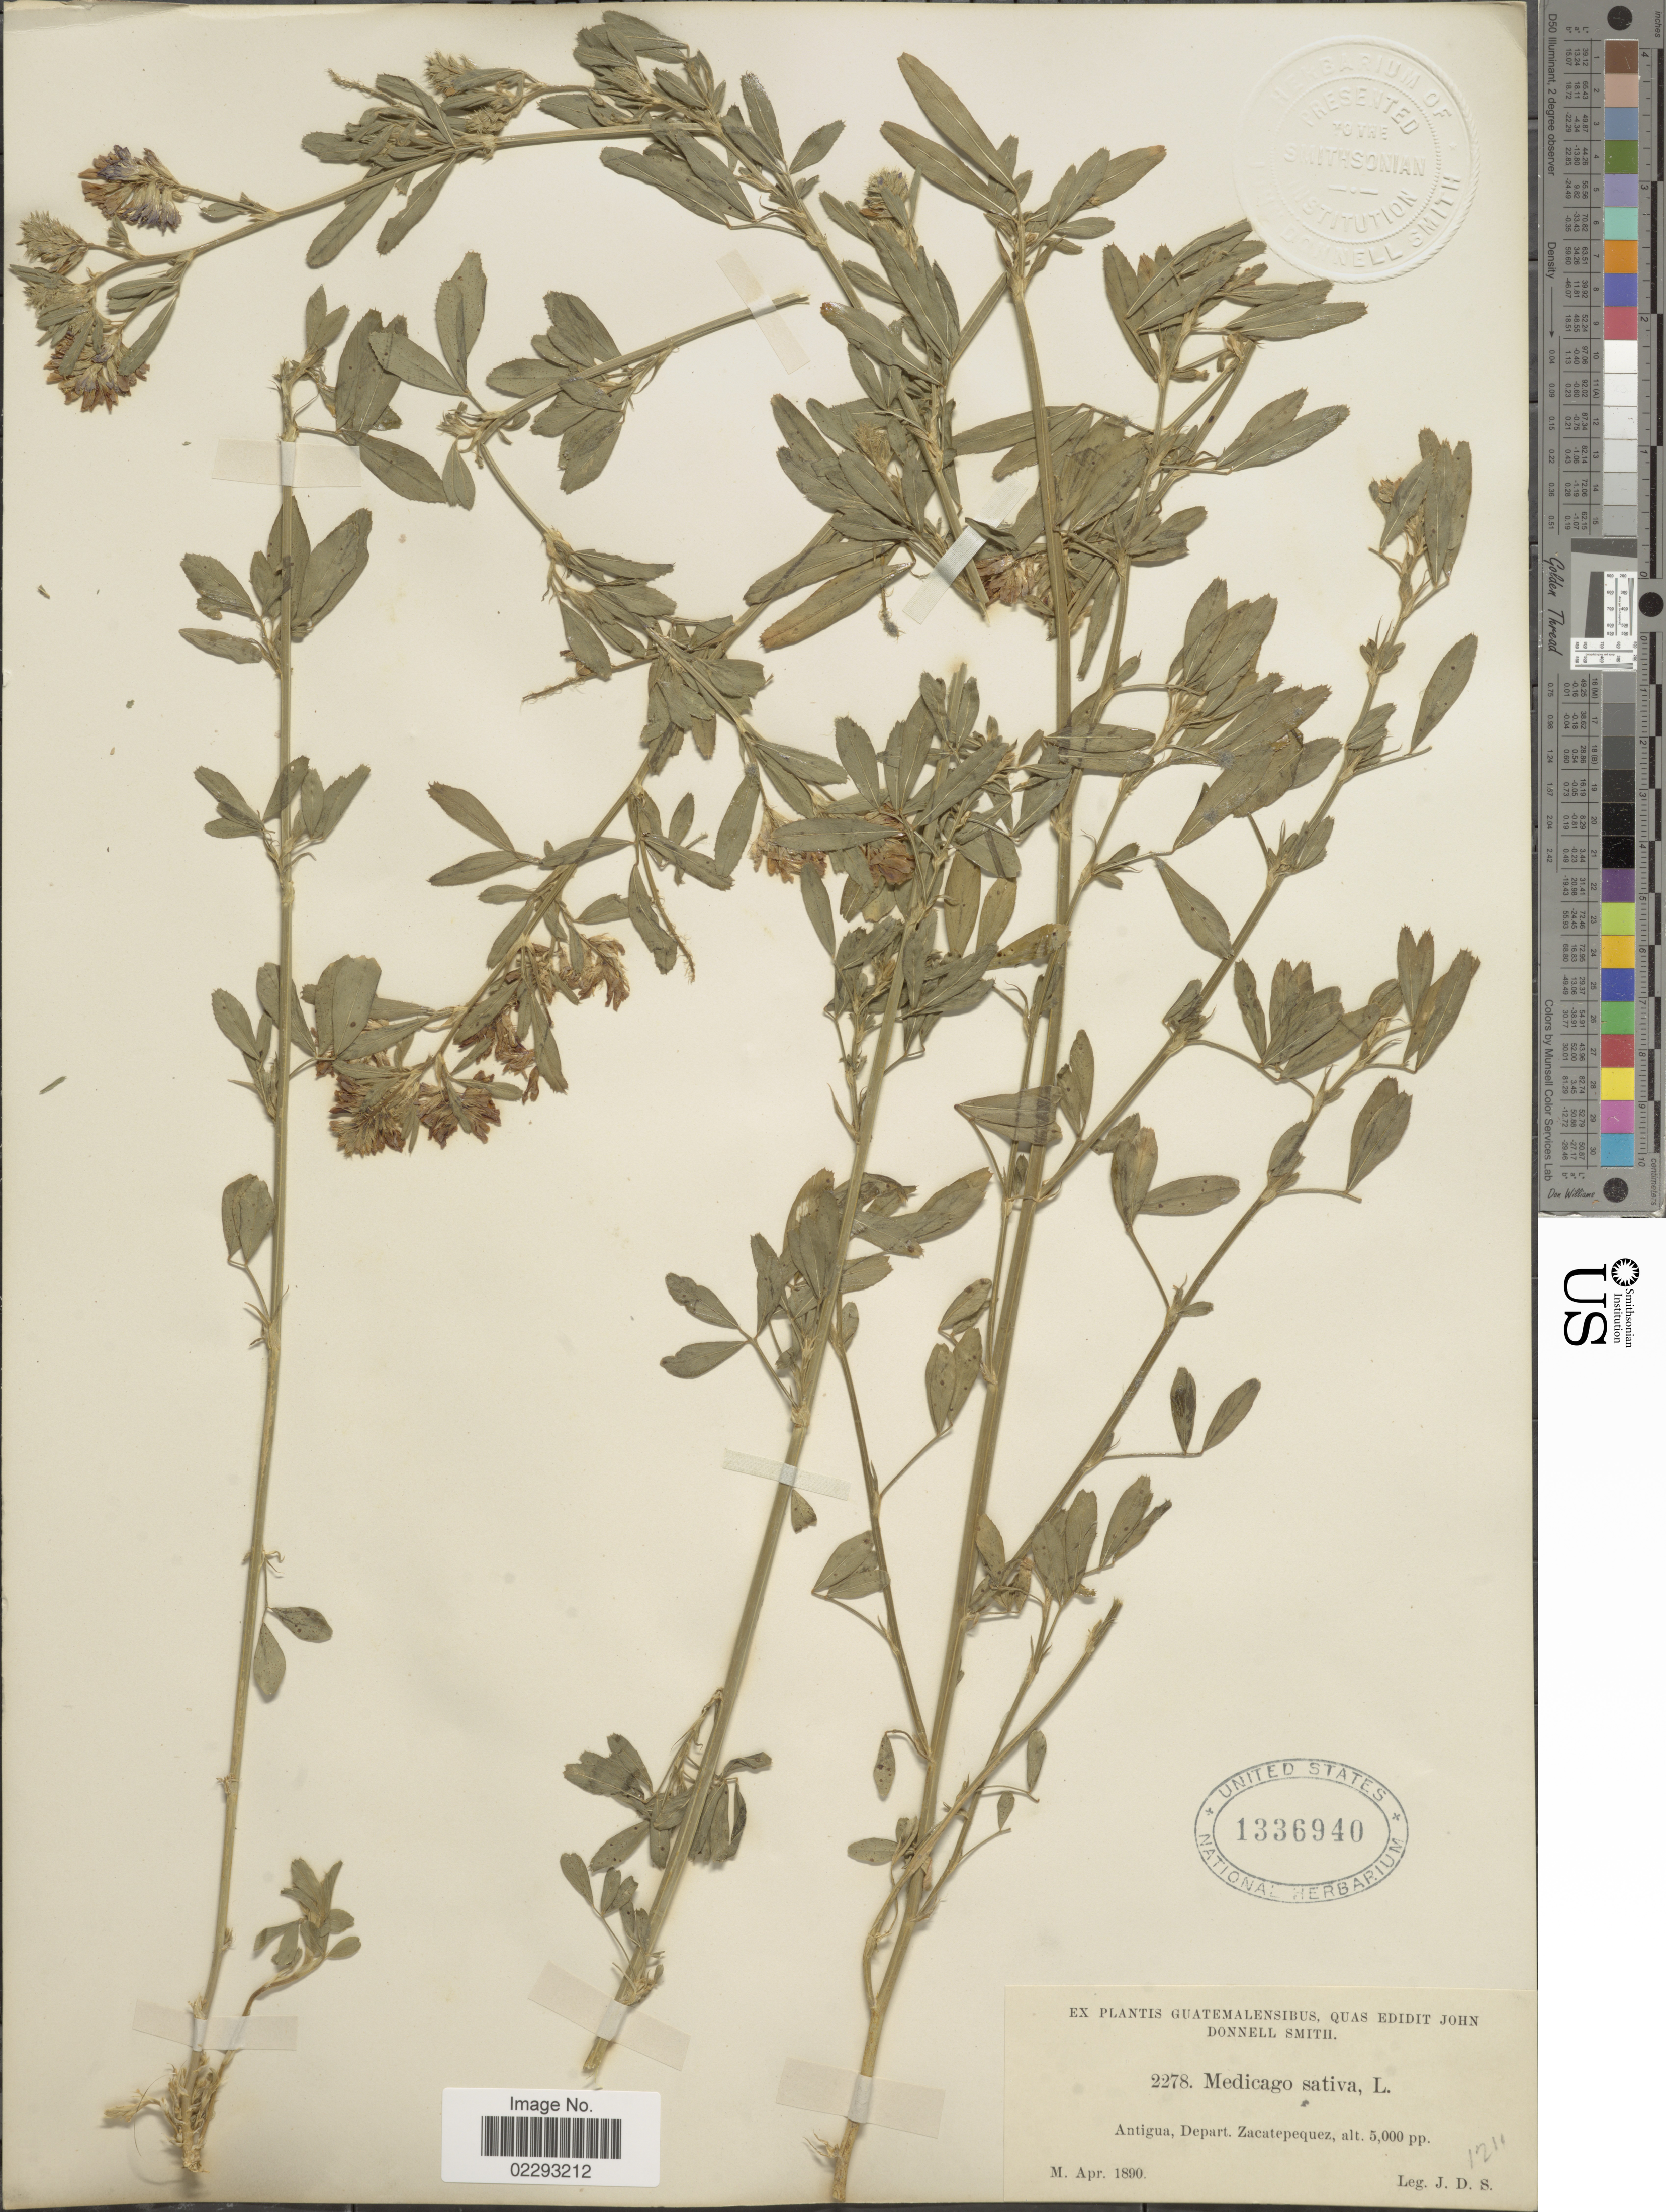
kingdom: Plantae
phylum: Tracheophyta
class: Magnoliopsida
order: Fabales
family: Fabaceae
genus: Medicago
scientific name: Medicago sativa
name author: L.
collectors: J. Donnell Smith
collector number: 2278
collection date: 1890-04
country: Guatemala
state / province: Sacatepéquez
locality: Antigua, Depart. Zacatepequez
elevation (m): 1524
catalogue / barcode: US 1336940